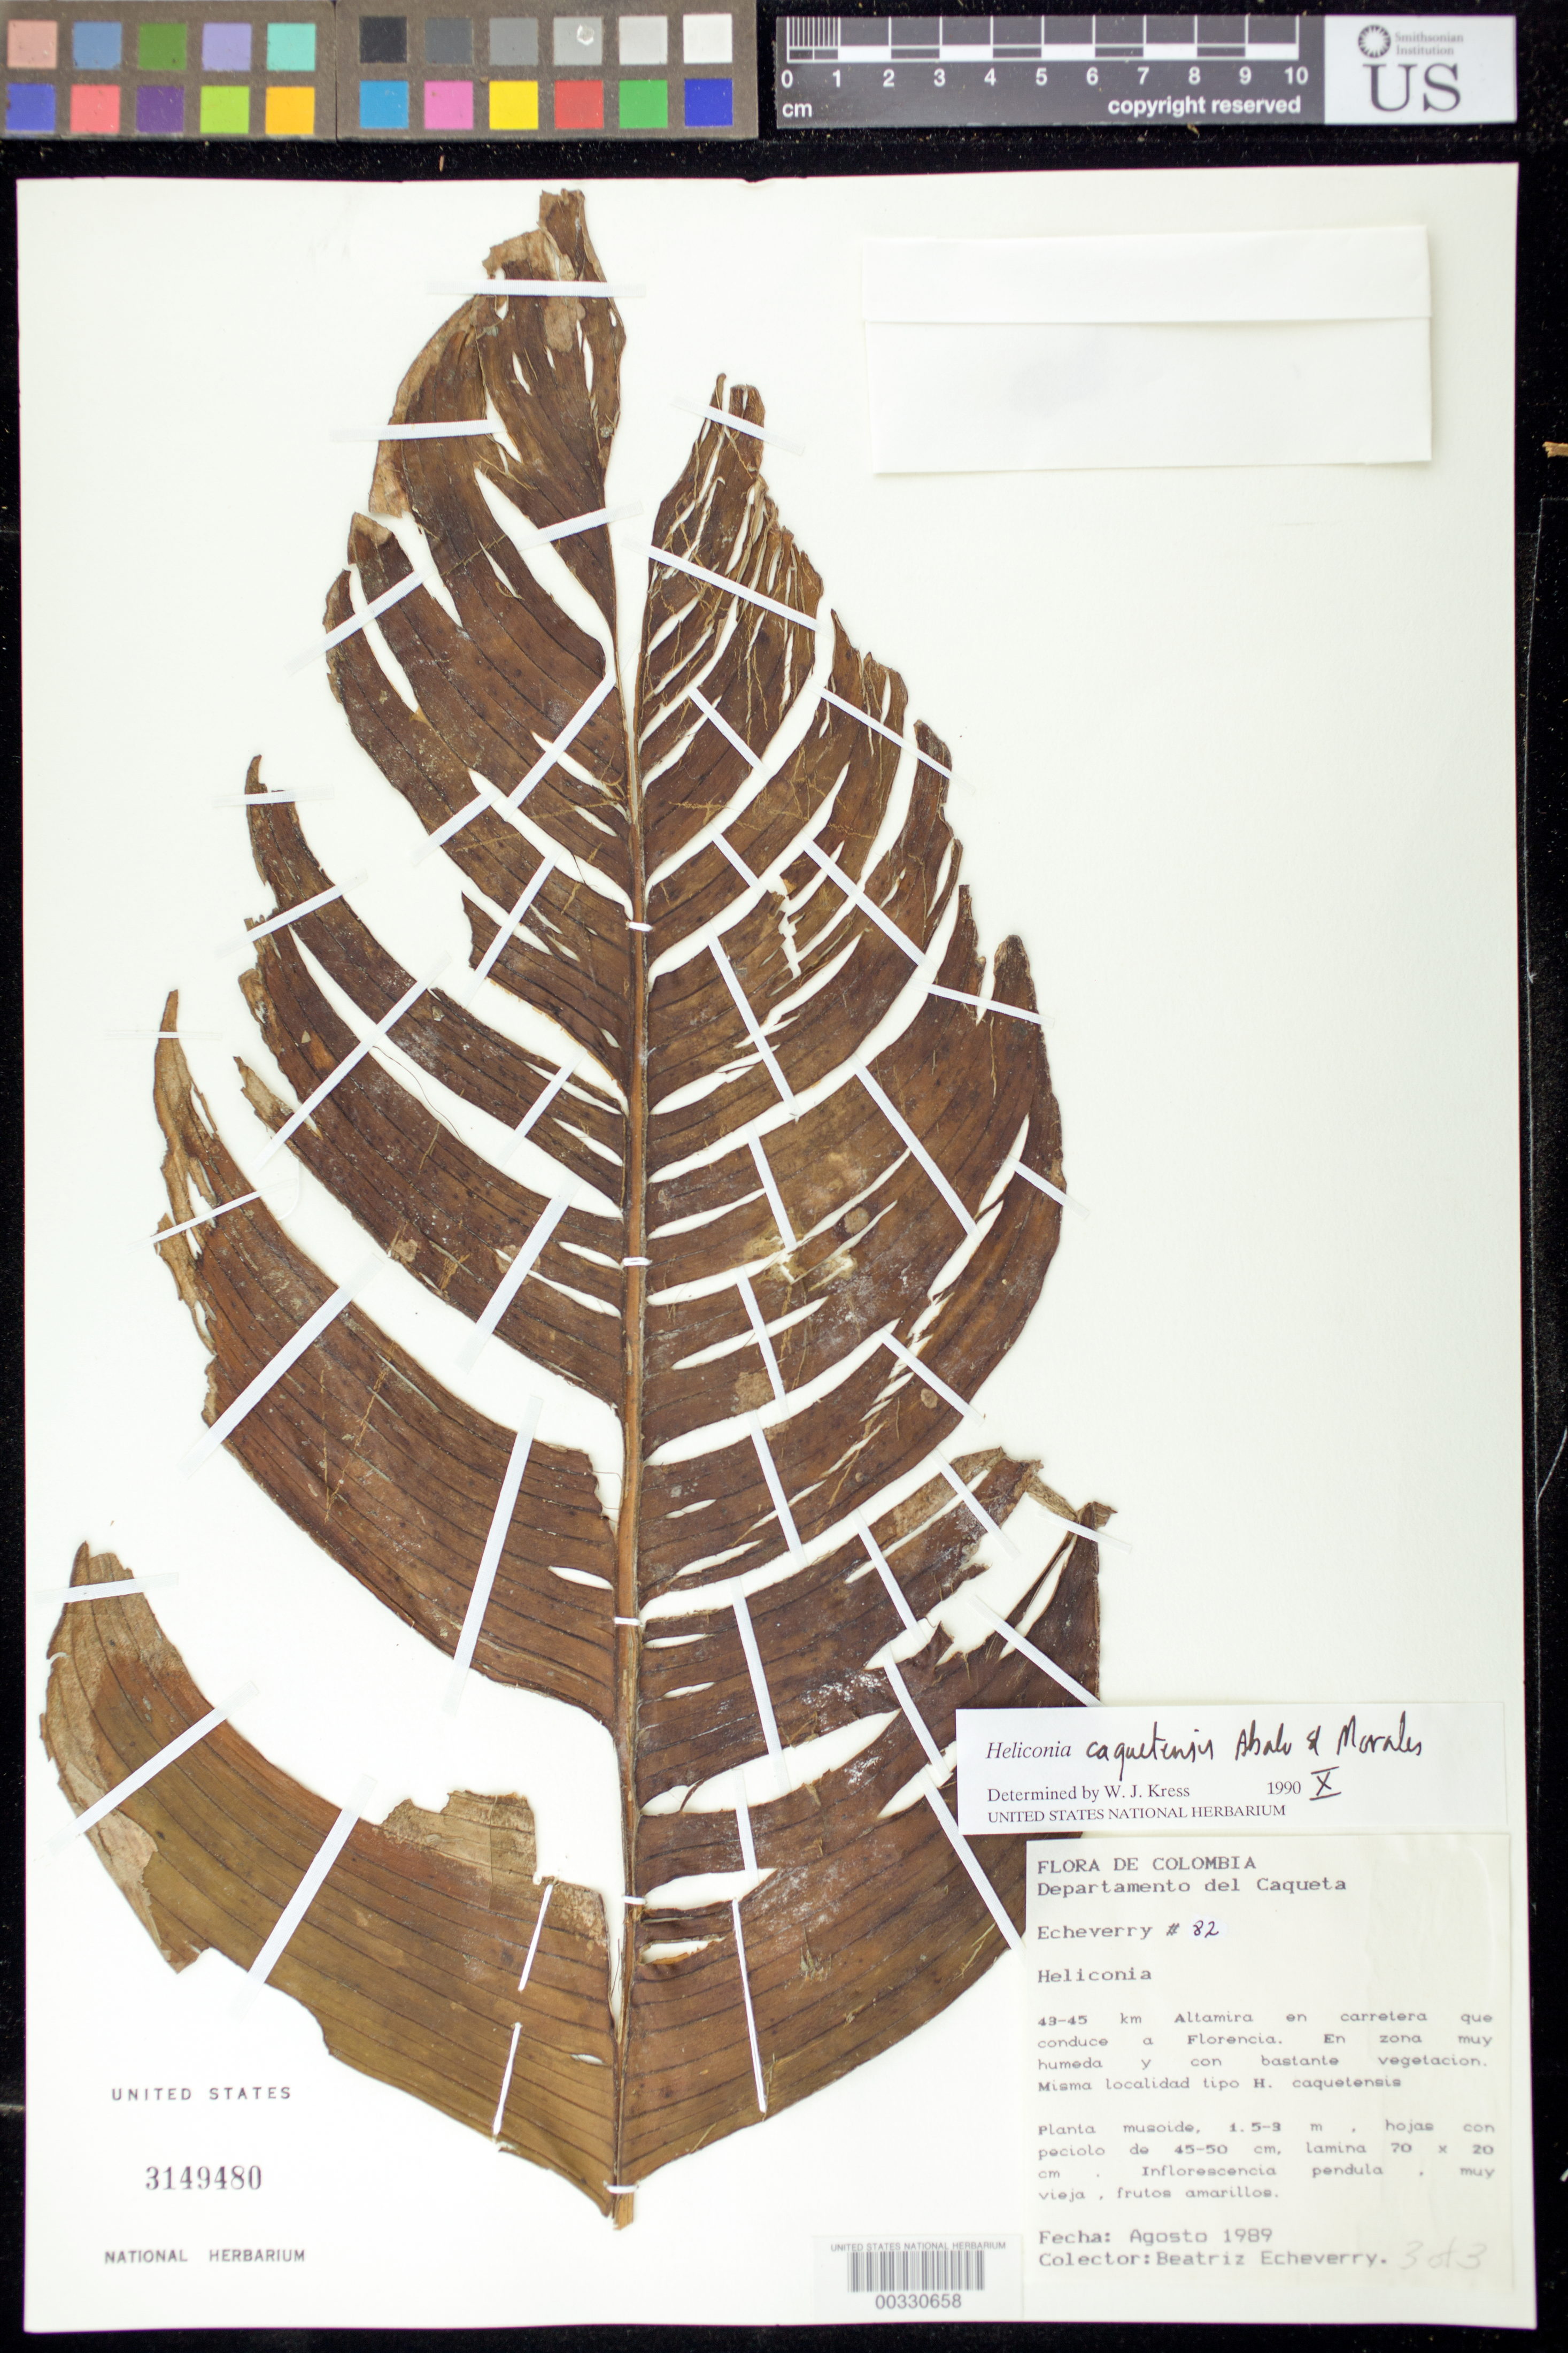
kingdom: Plantae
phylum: Tracheophyta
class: Liliopsida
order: Zingiberales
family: Heliconiaceae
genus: Heliconia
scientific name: Heliconia caquetensis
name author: Abalo & G. Morales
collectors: B. Echeverry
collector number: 82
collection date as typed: Aug 1989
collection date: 1989-08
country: Colombia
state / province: Caquetá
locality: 43-45 km Altamira on highway to Florencia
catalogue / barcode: US 3149480